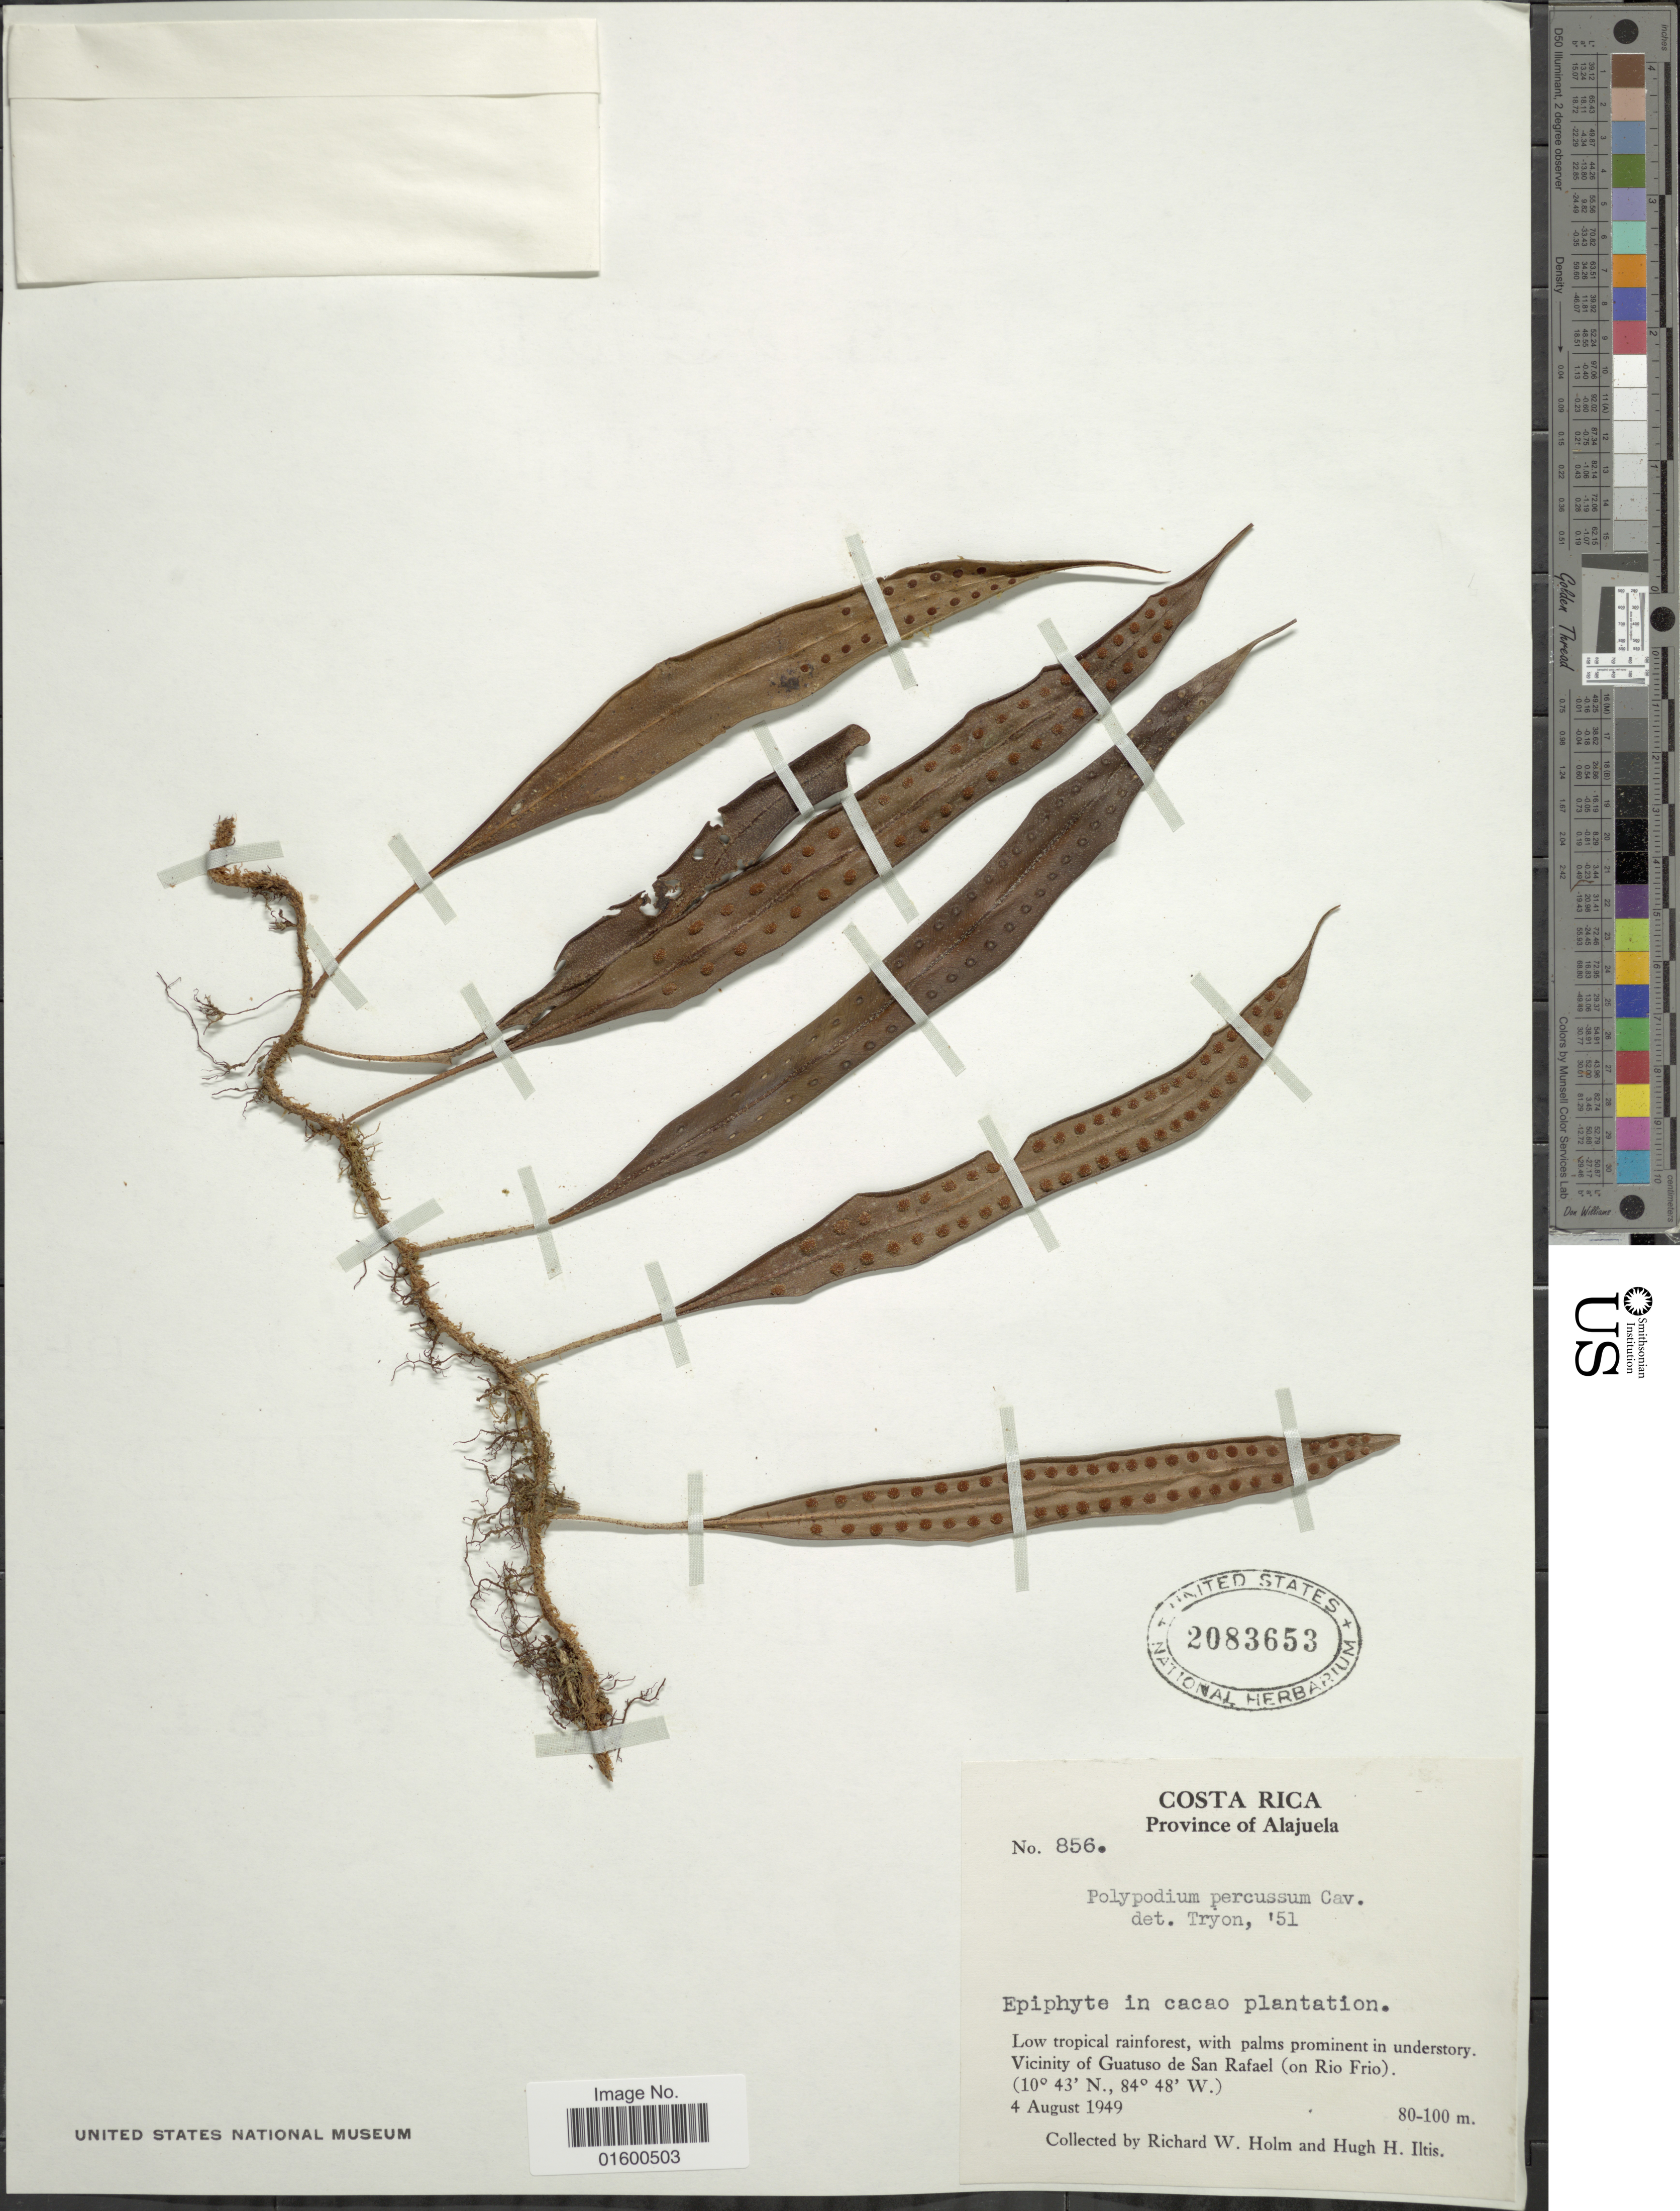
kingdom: Plantae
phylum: Tracheophyta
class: Polypodiopsida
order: Polypodiales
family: Polypodiaceae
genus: Microgramma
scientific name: Microgramma percussa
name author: (Cav.) de la Sota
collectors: R. W. Holm & H. H. Iltis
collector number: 856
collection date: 1949-08-04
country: Costa Rica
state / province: Alajuela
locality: Province of Alajuela, Vicinity of Guatuso de San Rafael (on Rio Frio)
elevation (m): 80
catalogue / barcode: US 2083653